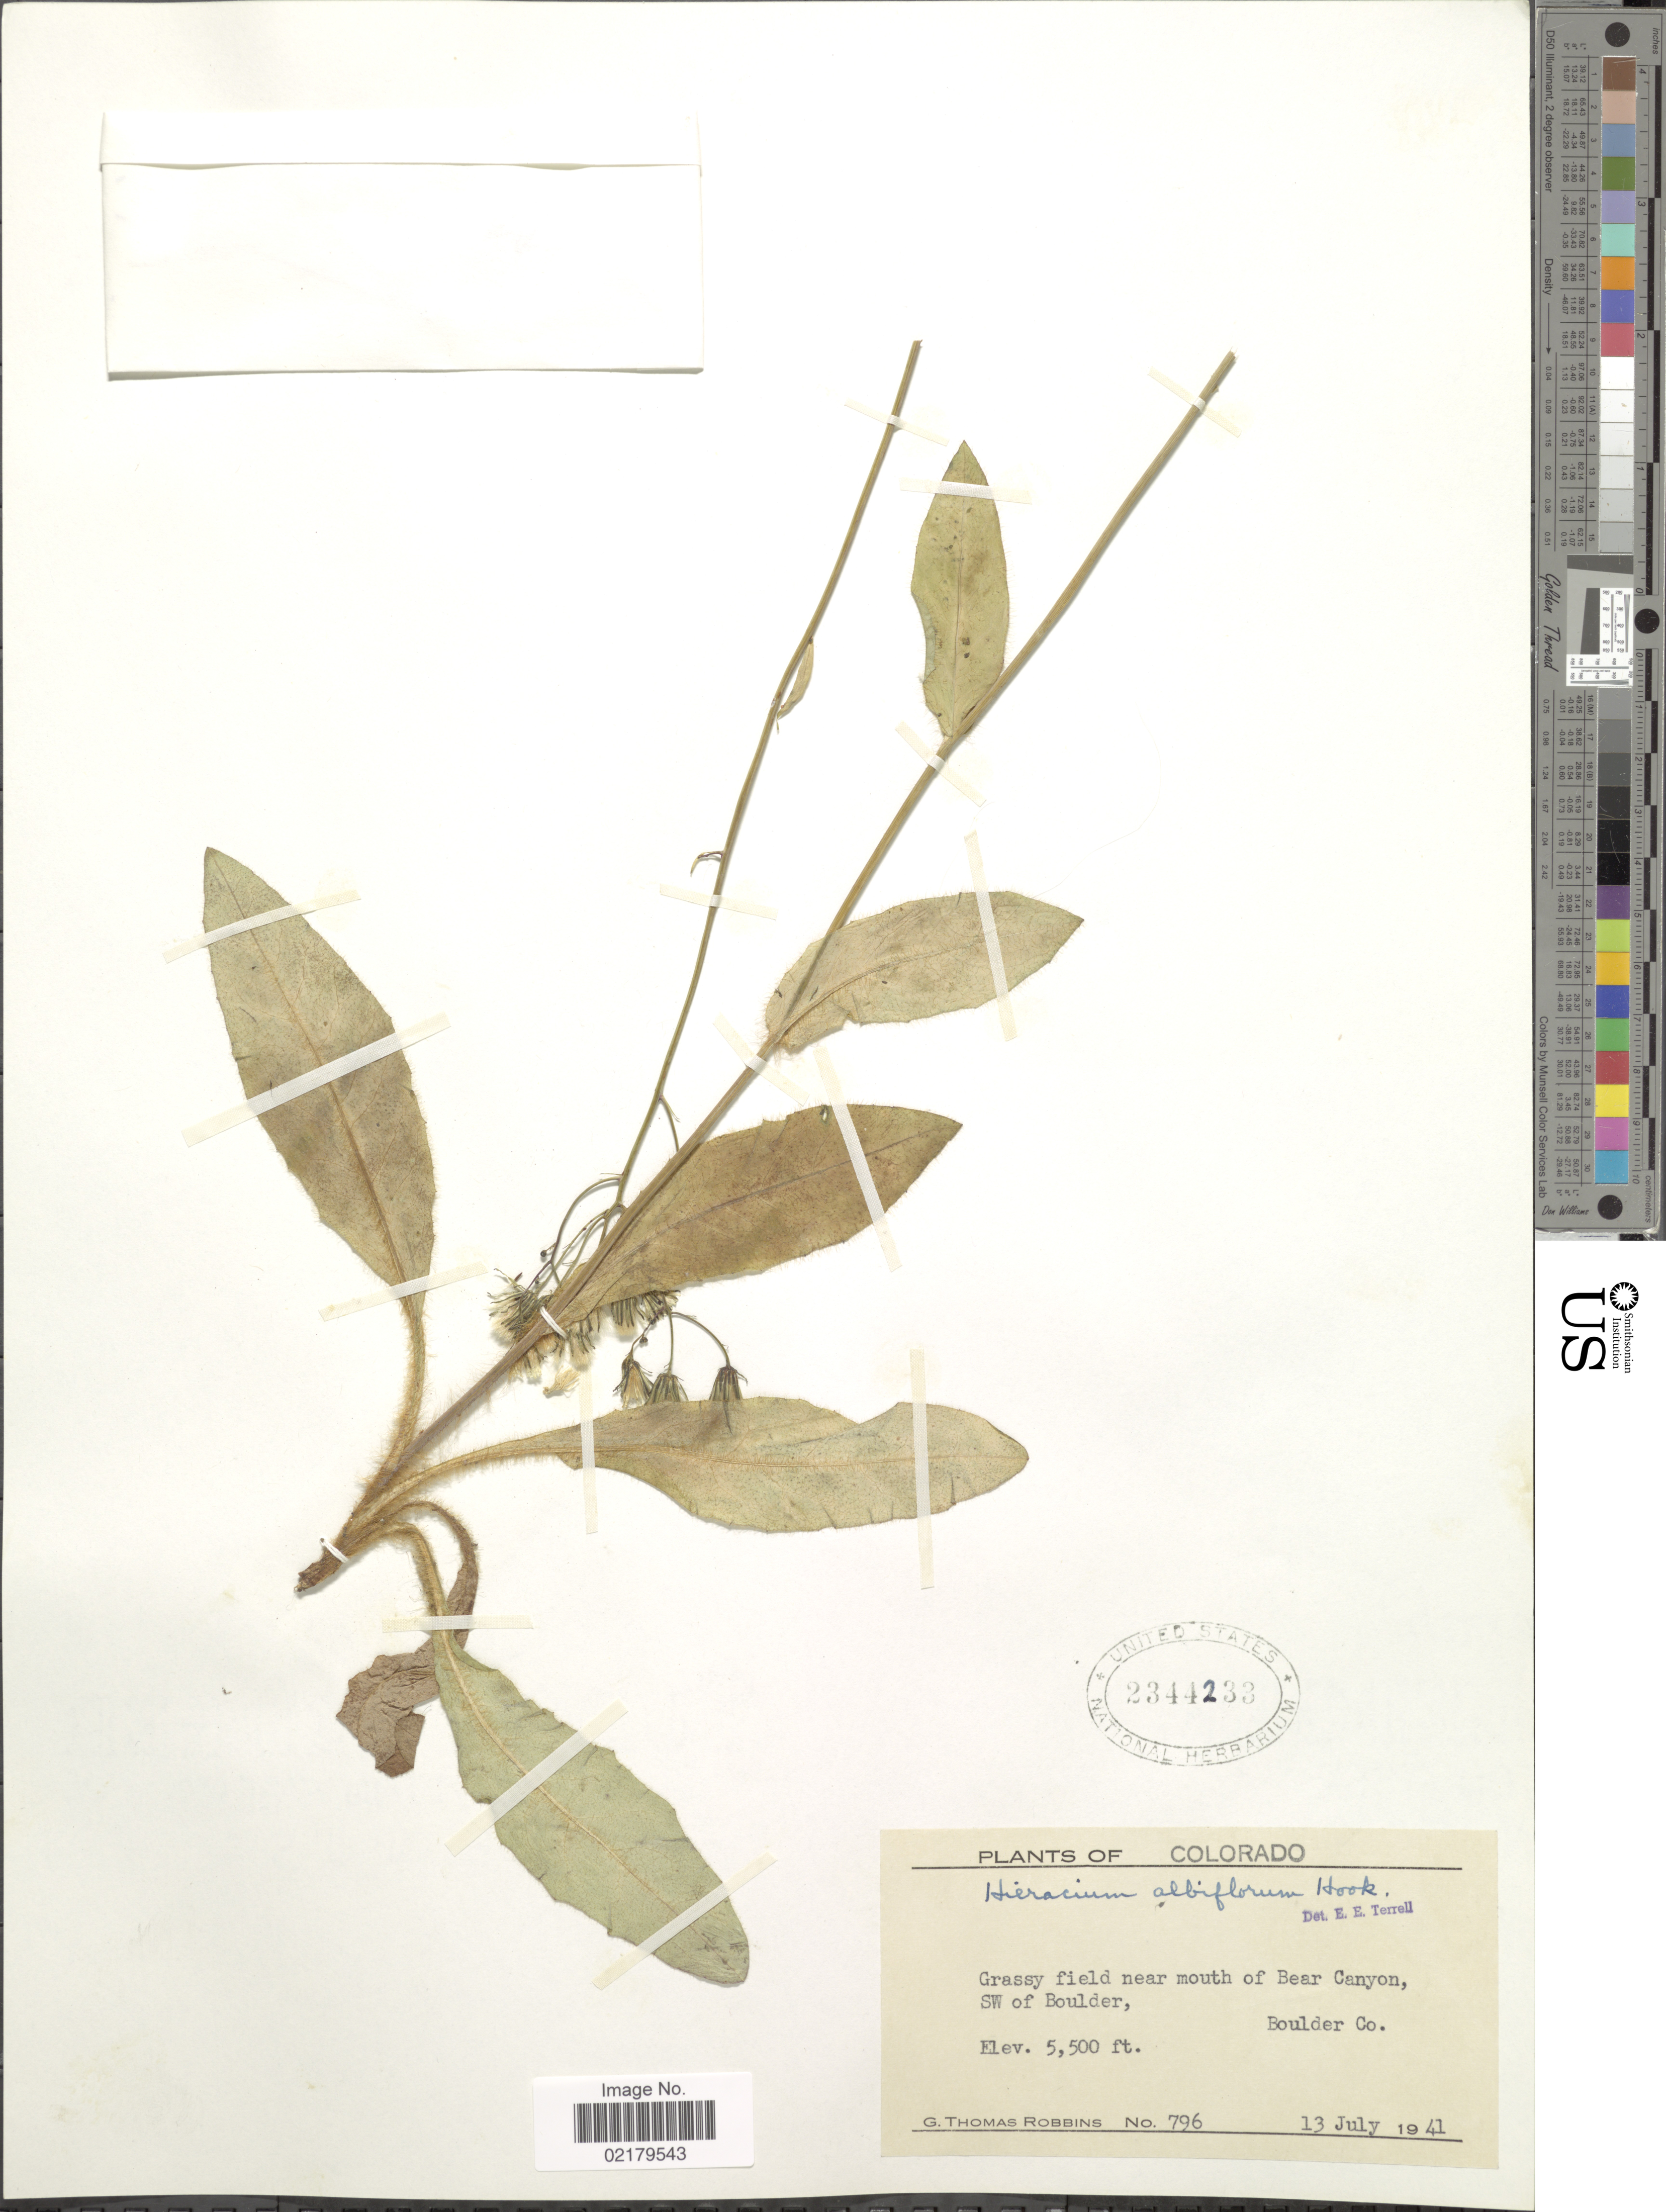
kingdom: Plantae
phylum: Tracheophyta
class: Magnoliopsida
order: Asterales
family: Asteraceae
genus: Hieracium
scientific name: Hieracium albiflorum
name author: Hook.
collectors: G. T. Robbins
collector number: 796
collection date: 1941-07-13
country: United States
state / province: Colorado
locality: Grassy field near mouth of Bear Canyon, SW of Boulder, Boulder Co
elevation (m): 1676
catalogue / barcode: US 2344233